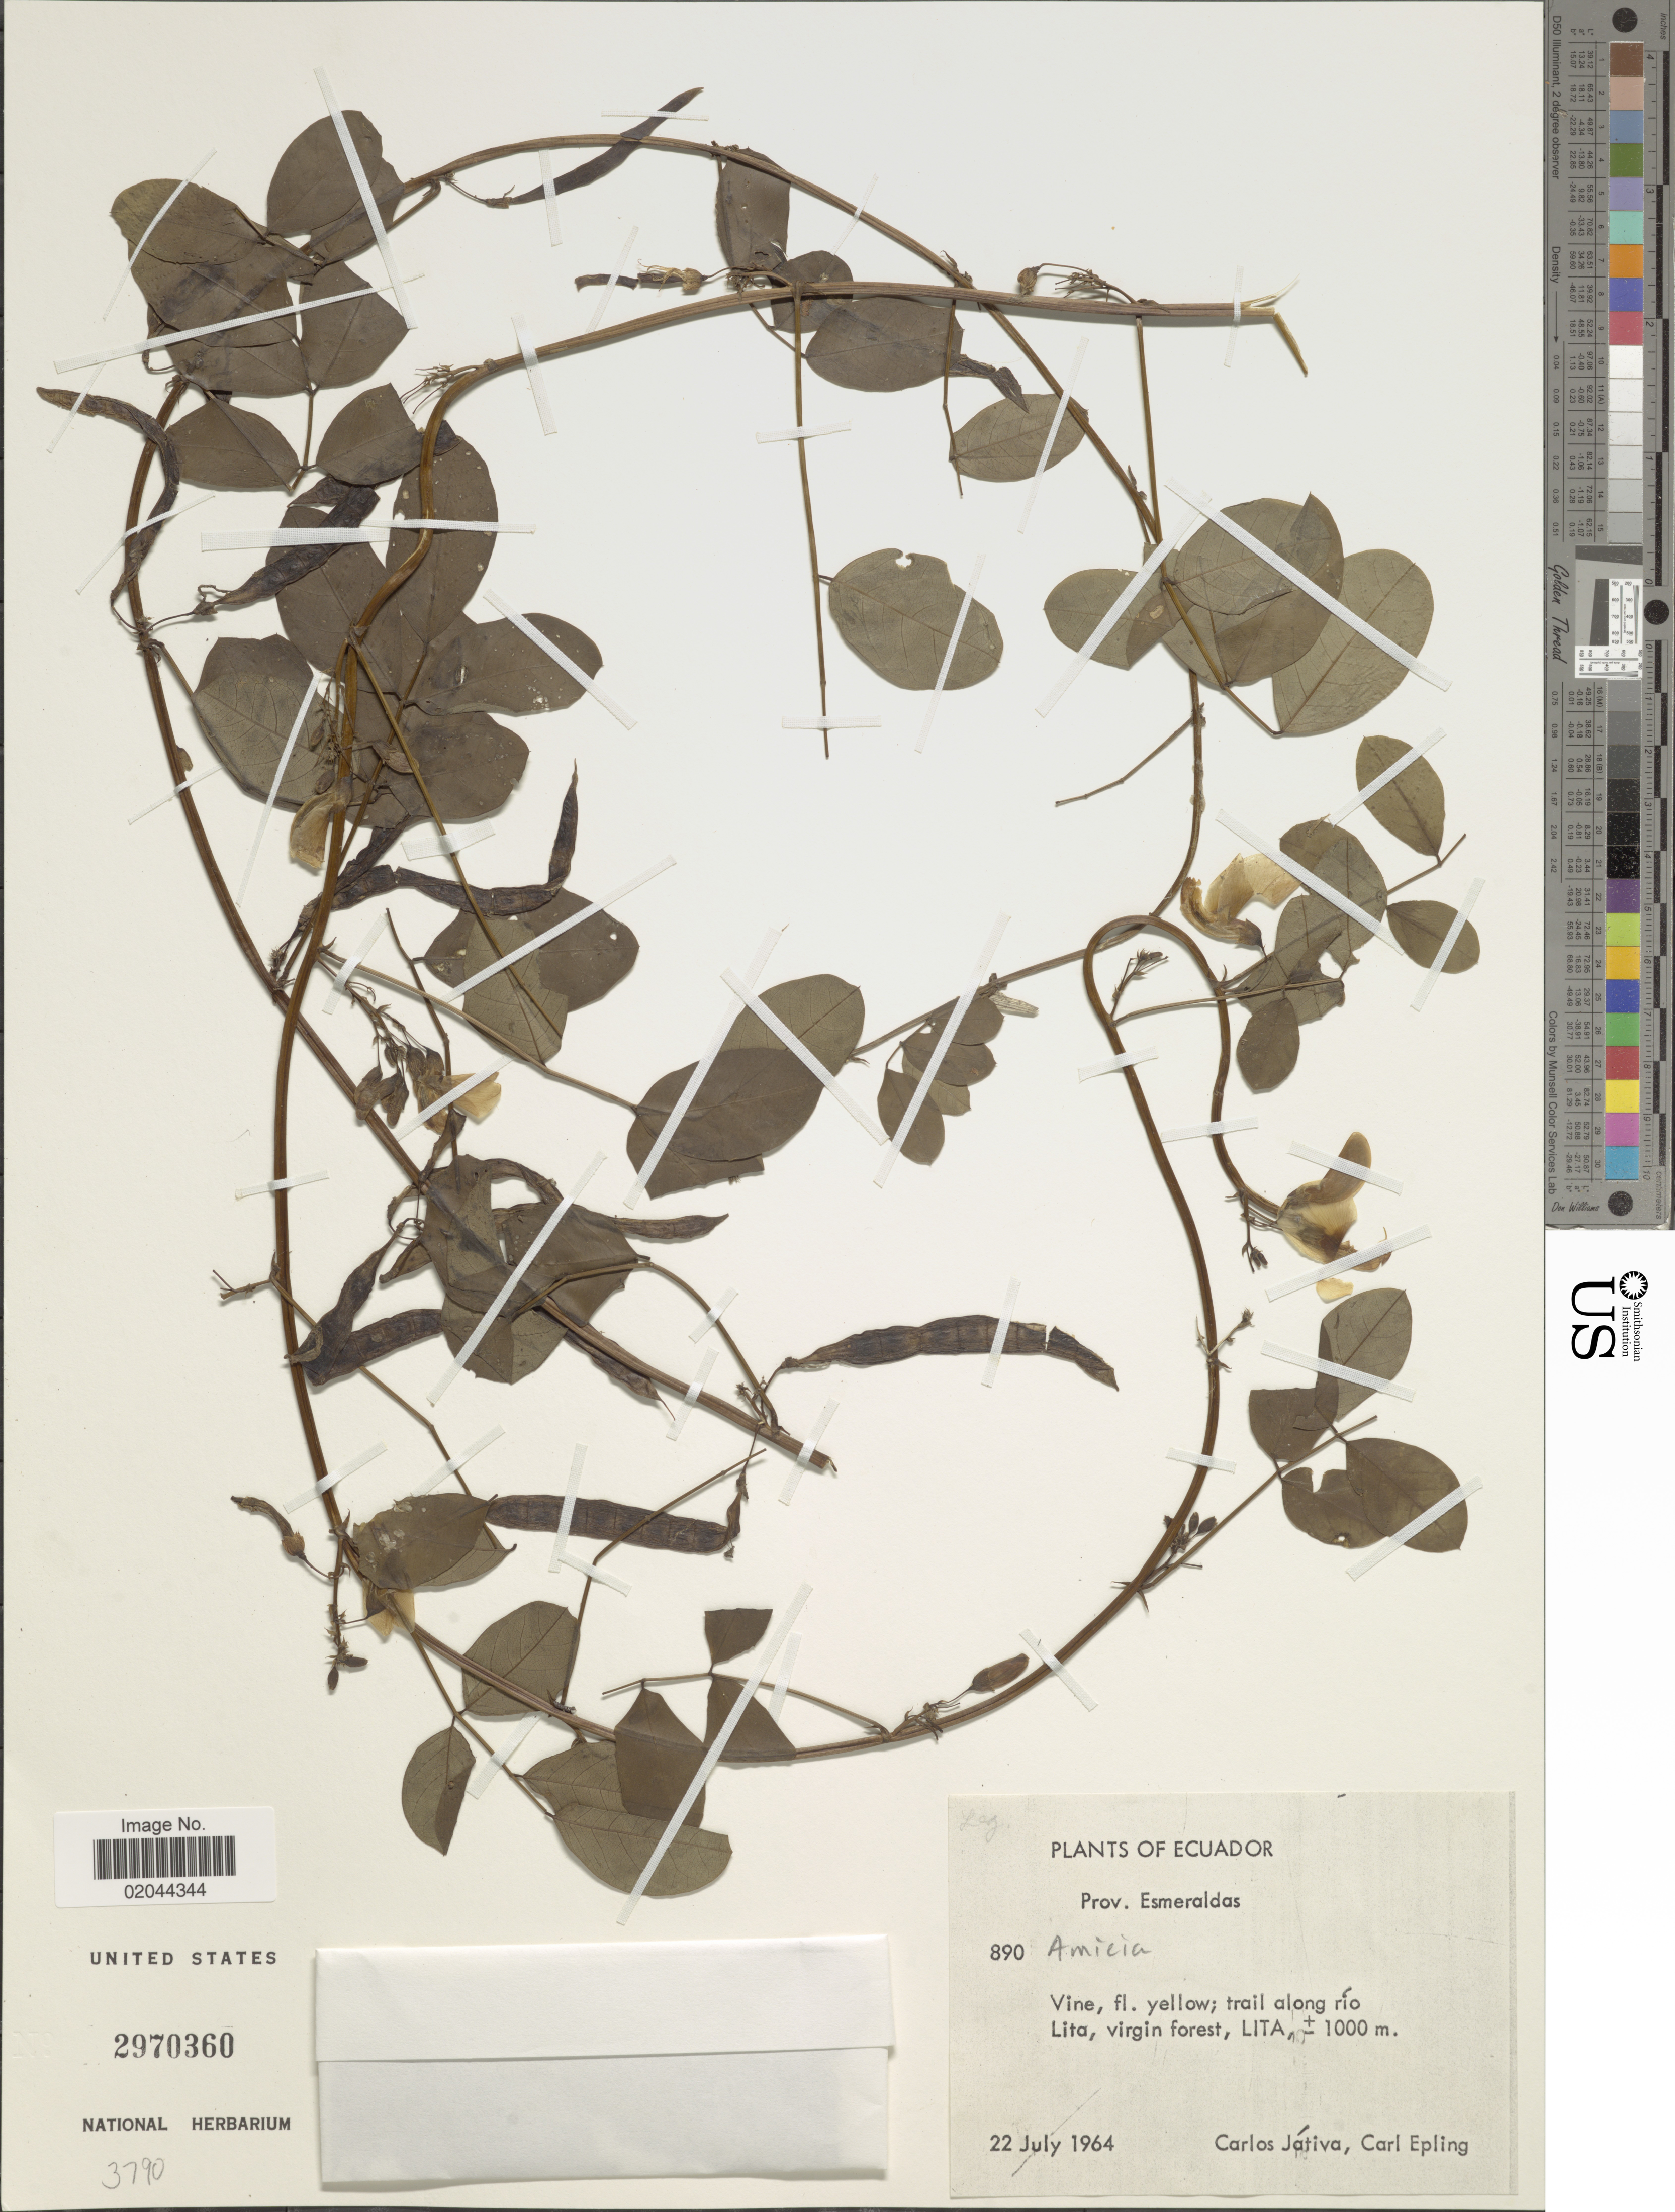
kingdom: Plantae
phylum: Tracheophyta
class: Magnoliopsida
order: Fabales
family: Fabaceae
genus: Amicia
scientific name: Amicia sp.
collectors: C. D. Játiva & C. C. Epling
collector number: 890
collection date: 1964-07-22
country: Ecuador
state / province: Esmeraldas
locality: Vine, trail along rio Lita, virgin forest, Lita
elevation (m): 1000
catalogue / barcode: US 2970360